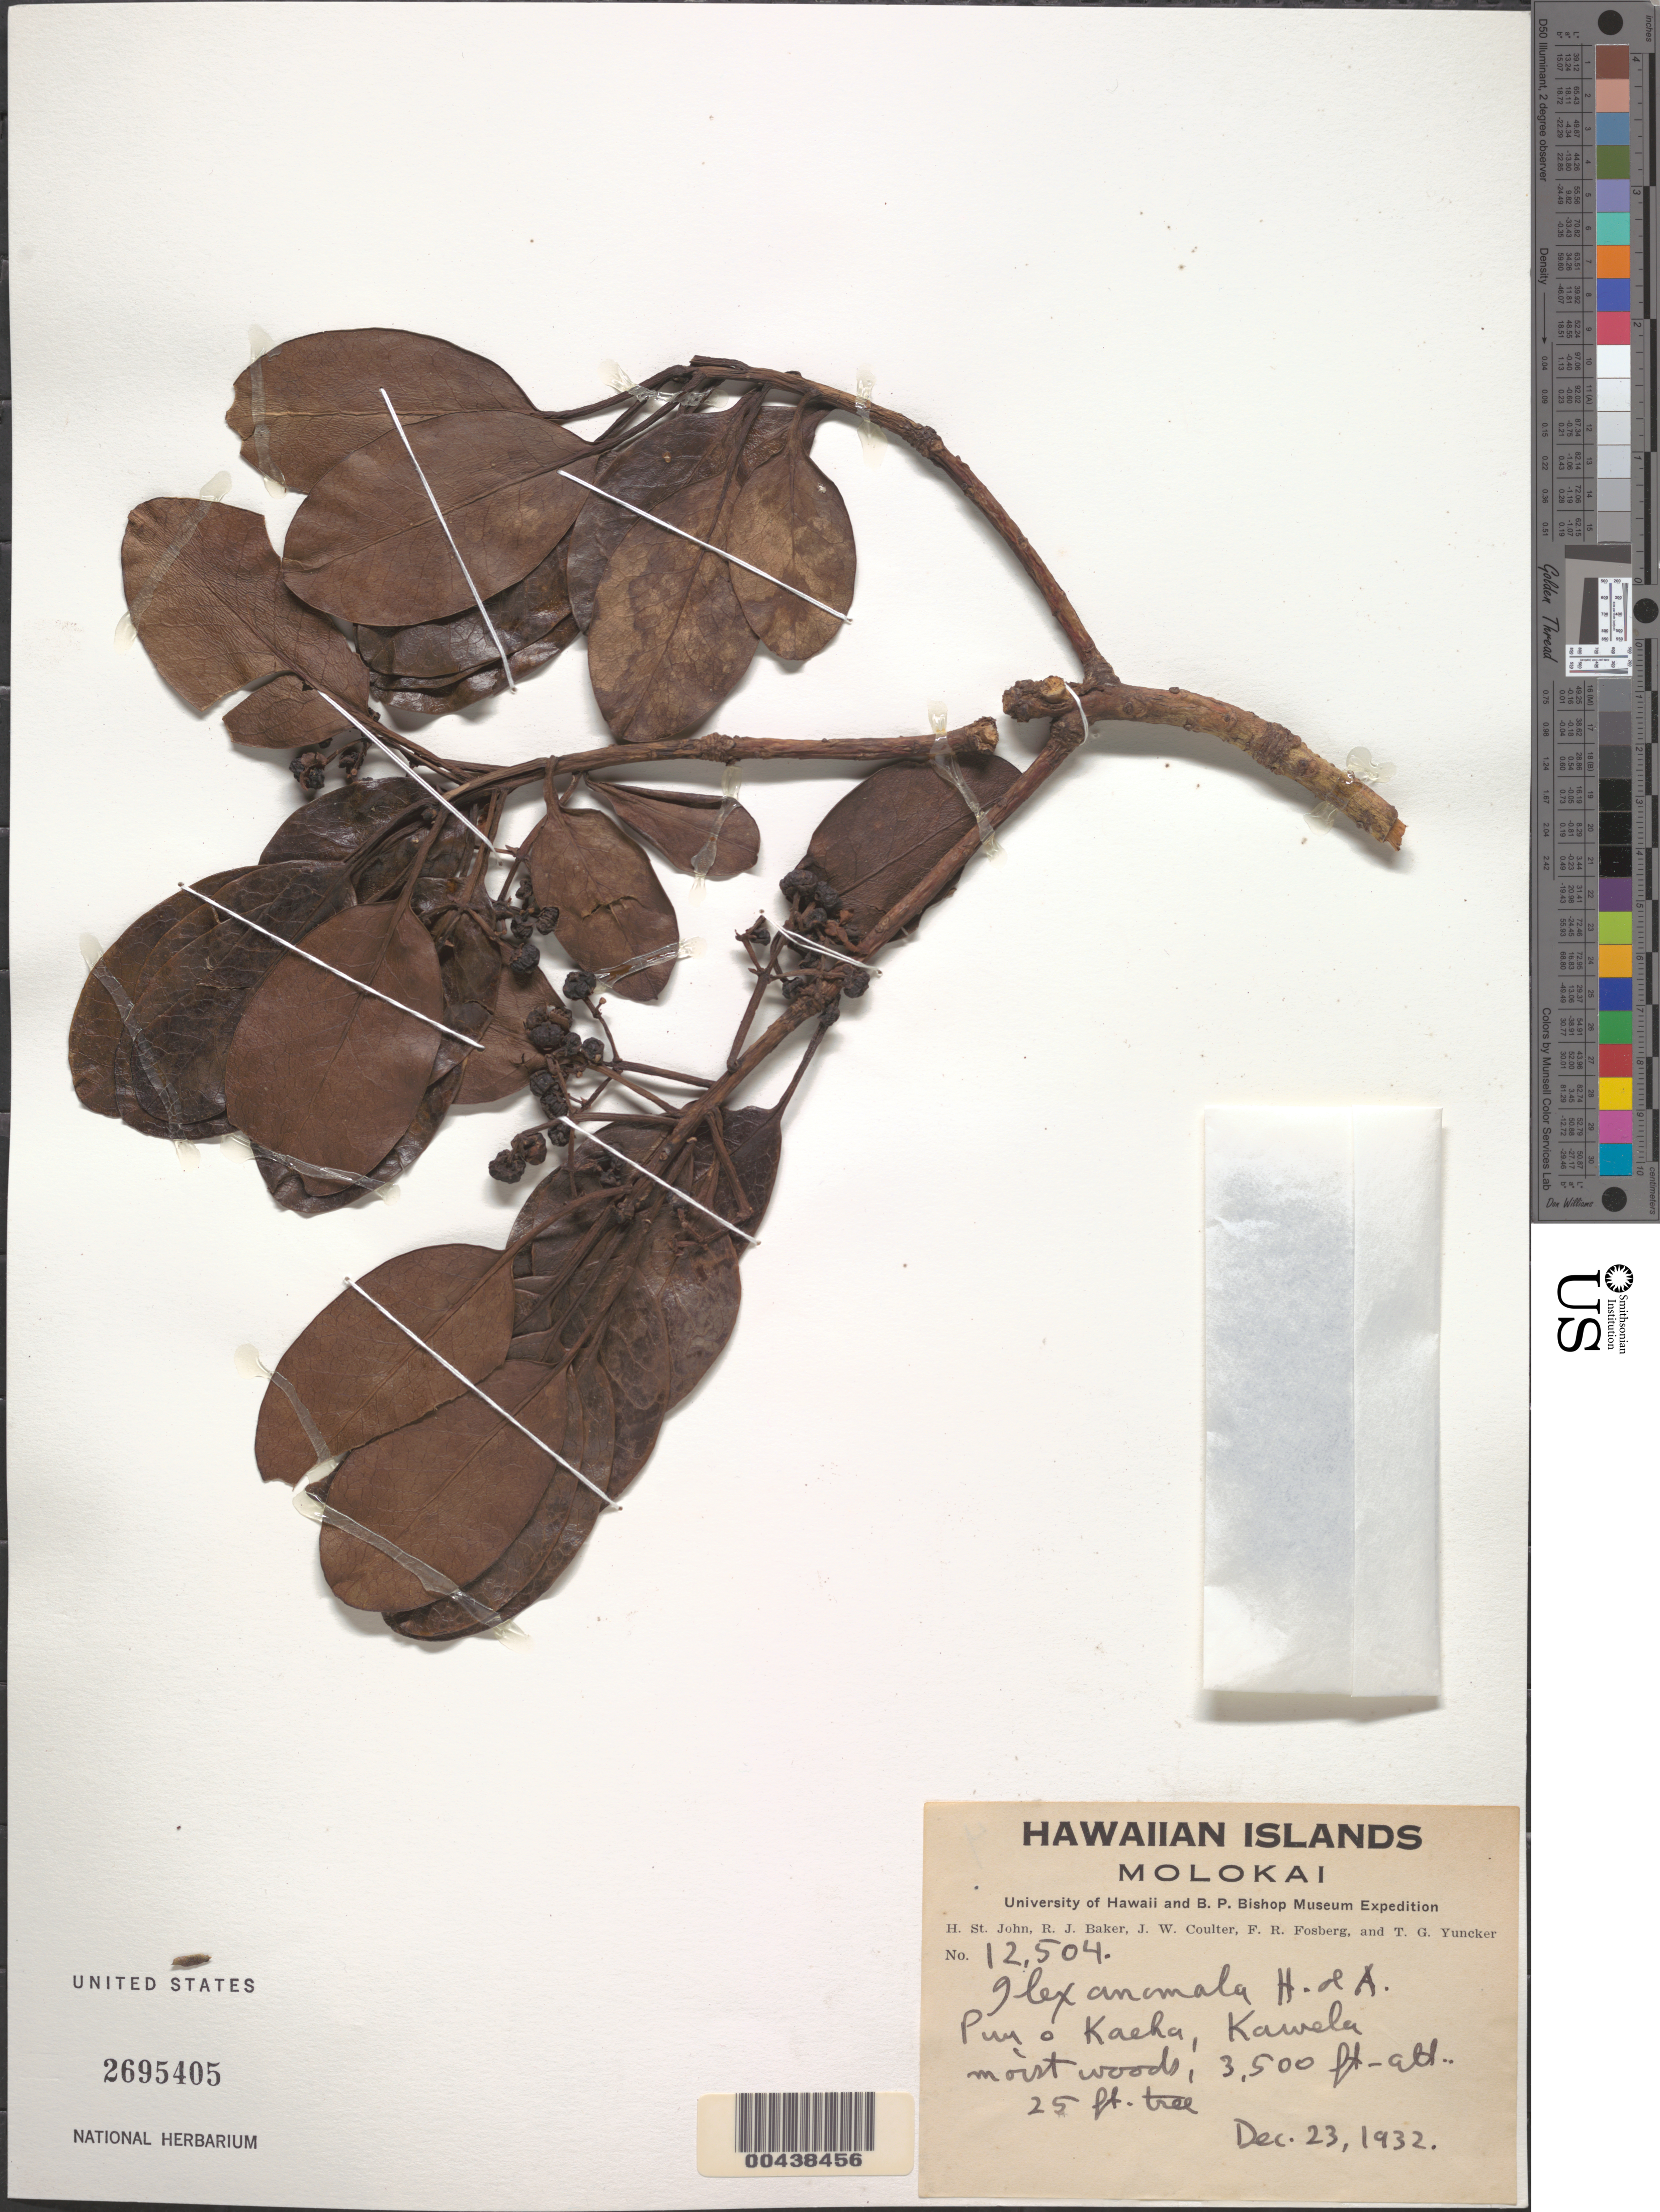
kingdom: Plantae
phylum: Tracheophyta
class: Magnoliopsida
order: Aquifoliales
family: Aquifoliaceae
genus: Ilex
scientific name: Ilex anomala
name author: Hook. & Arn.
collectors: H. St. John, R. J. Baker, J. W. Coulter & F. R. Fosberg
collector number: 12504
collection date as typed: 23 Dec 1932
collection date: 1932-12-23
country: United States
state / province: Hawaii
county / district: Maui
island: Moloka'i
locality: Puu o Kaeha, Kawela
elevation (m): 1067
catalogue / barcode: US 2695405